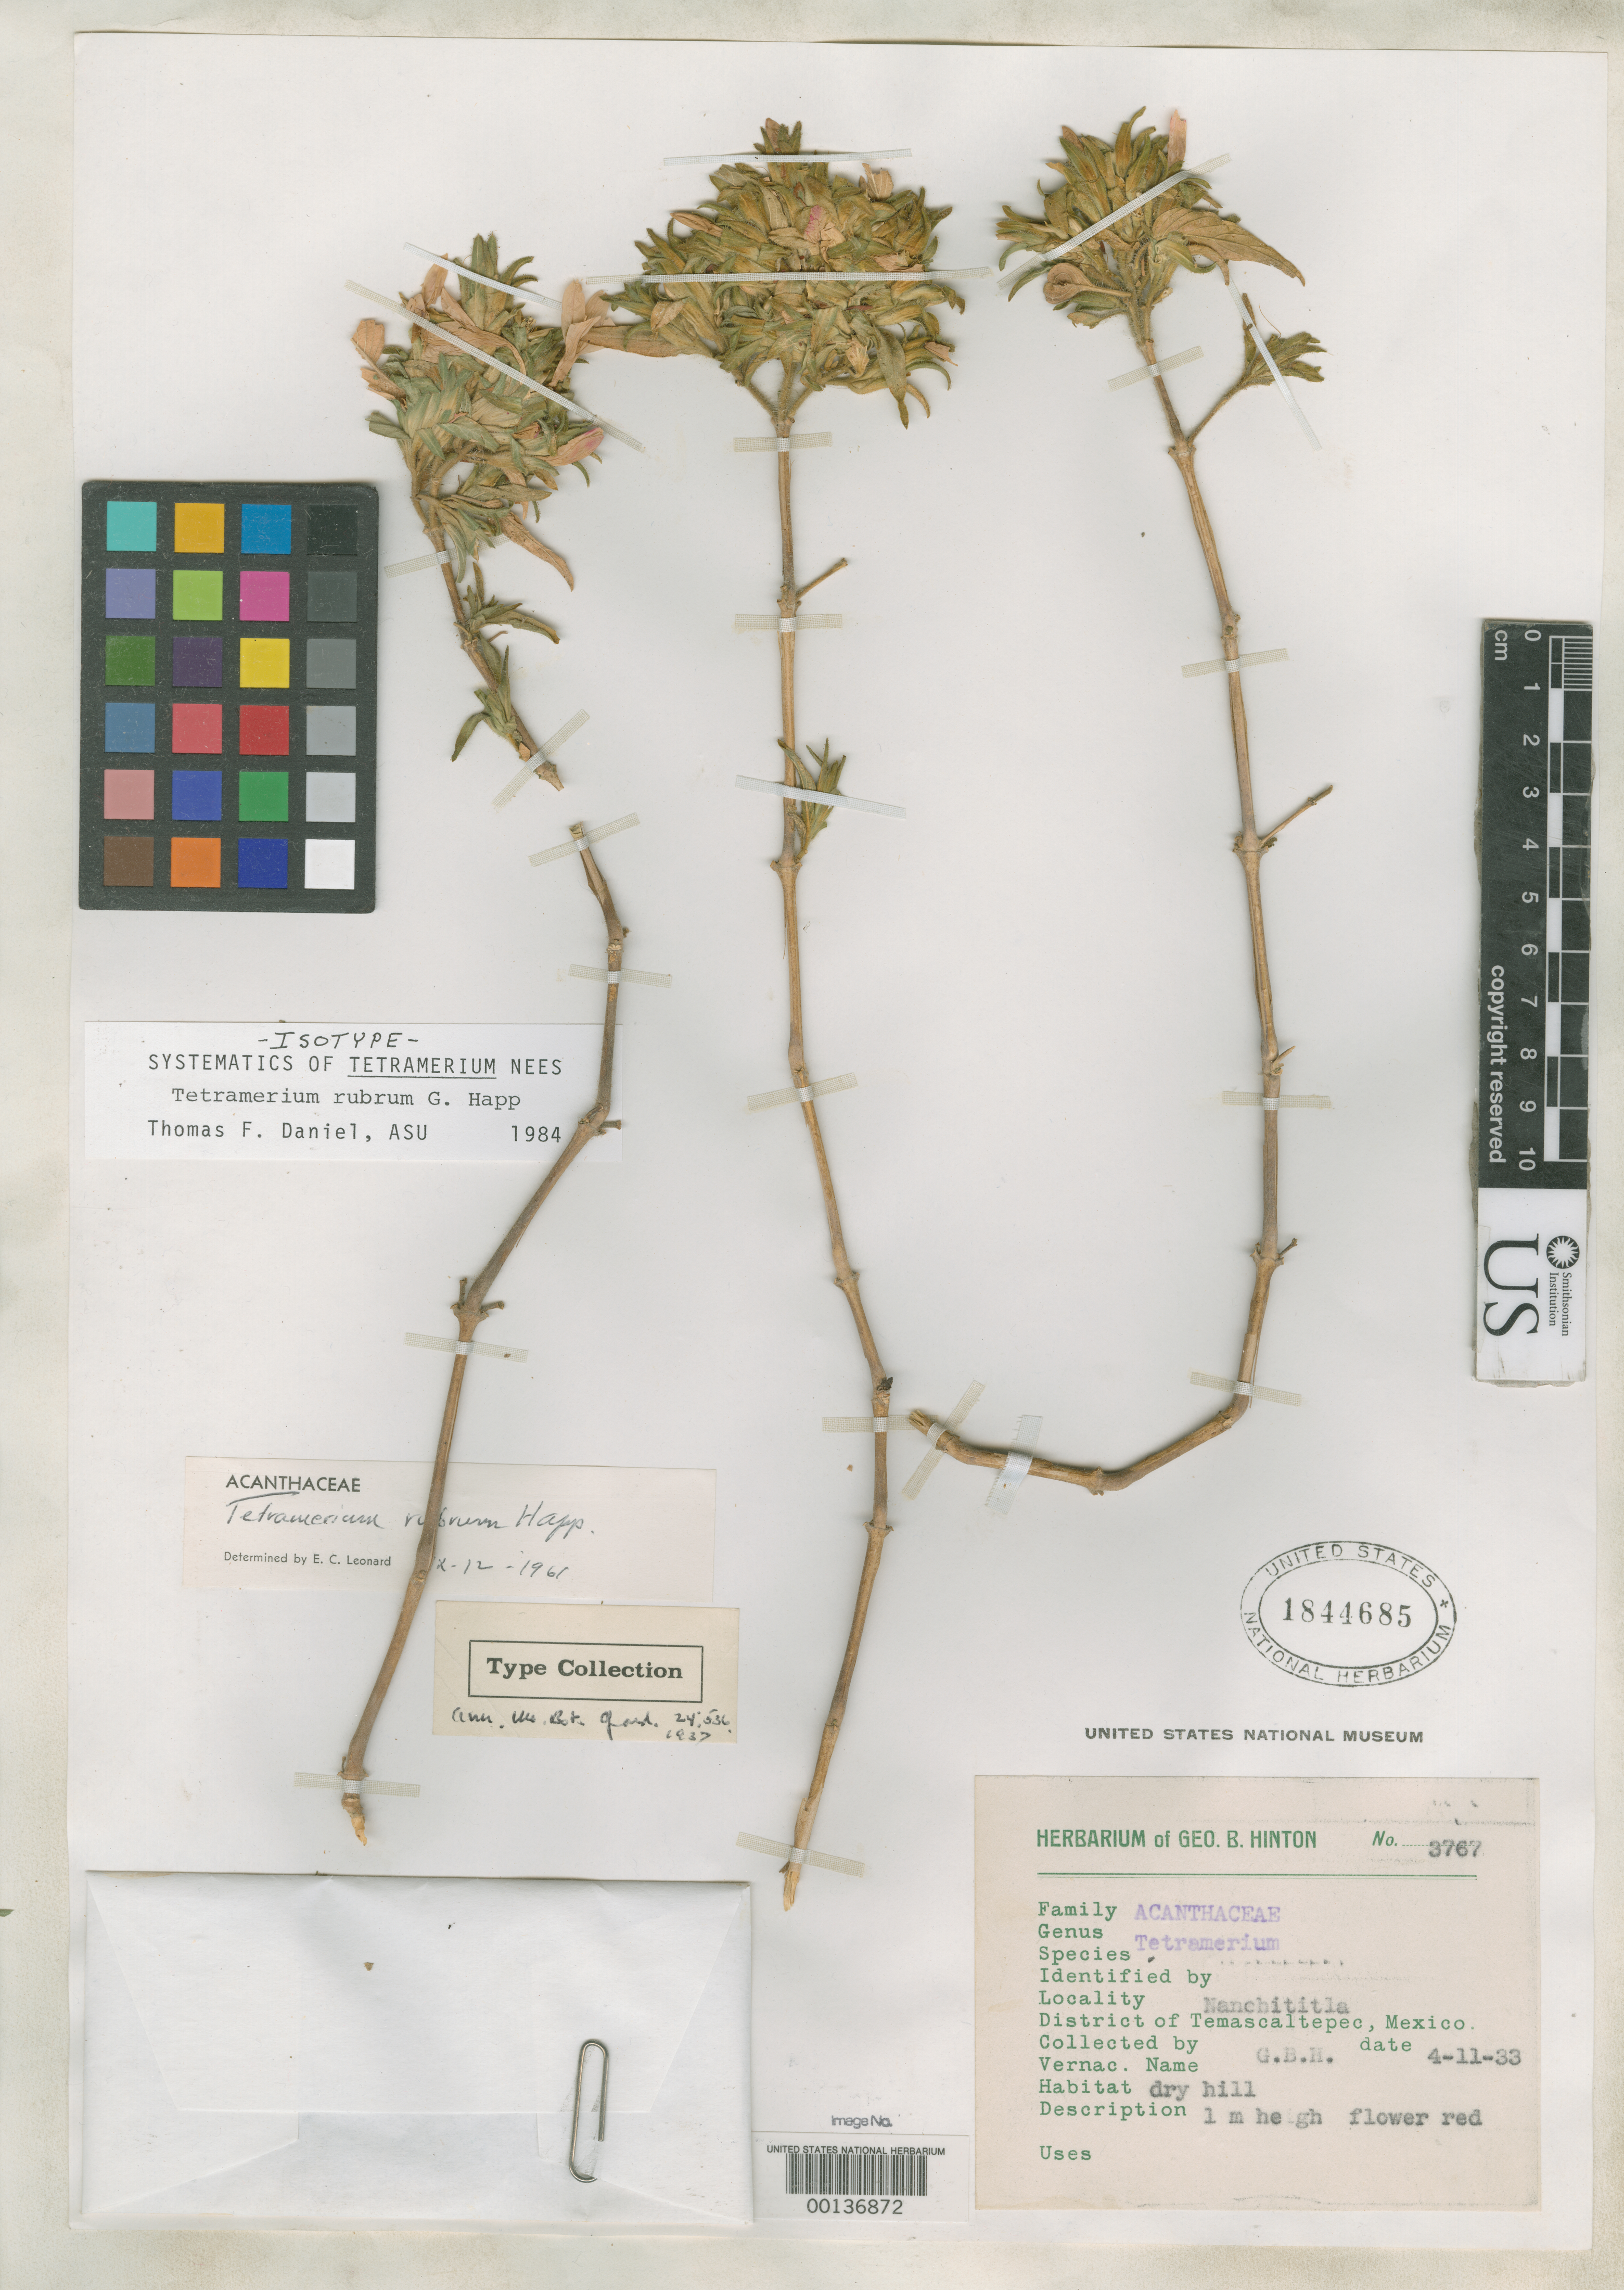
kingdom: Plantae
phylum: Tracheophyta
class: Magnoliopsida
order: Lamiales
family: Acanthaceae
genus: Tetramerium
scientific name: Tetramerium rubrum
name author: Happ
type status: Isotype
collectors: G. B. Hinton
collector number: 3767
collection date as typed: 04 Nov 1933 or 11 Apr 1933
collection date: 1933-04-11 or 1933-11-04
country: Mexico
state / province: México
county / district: Temascaltepec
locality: Nanchititla.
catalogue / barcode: US 1844685